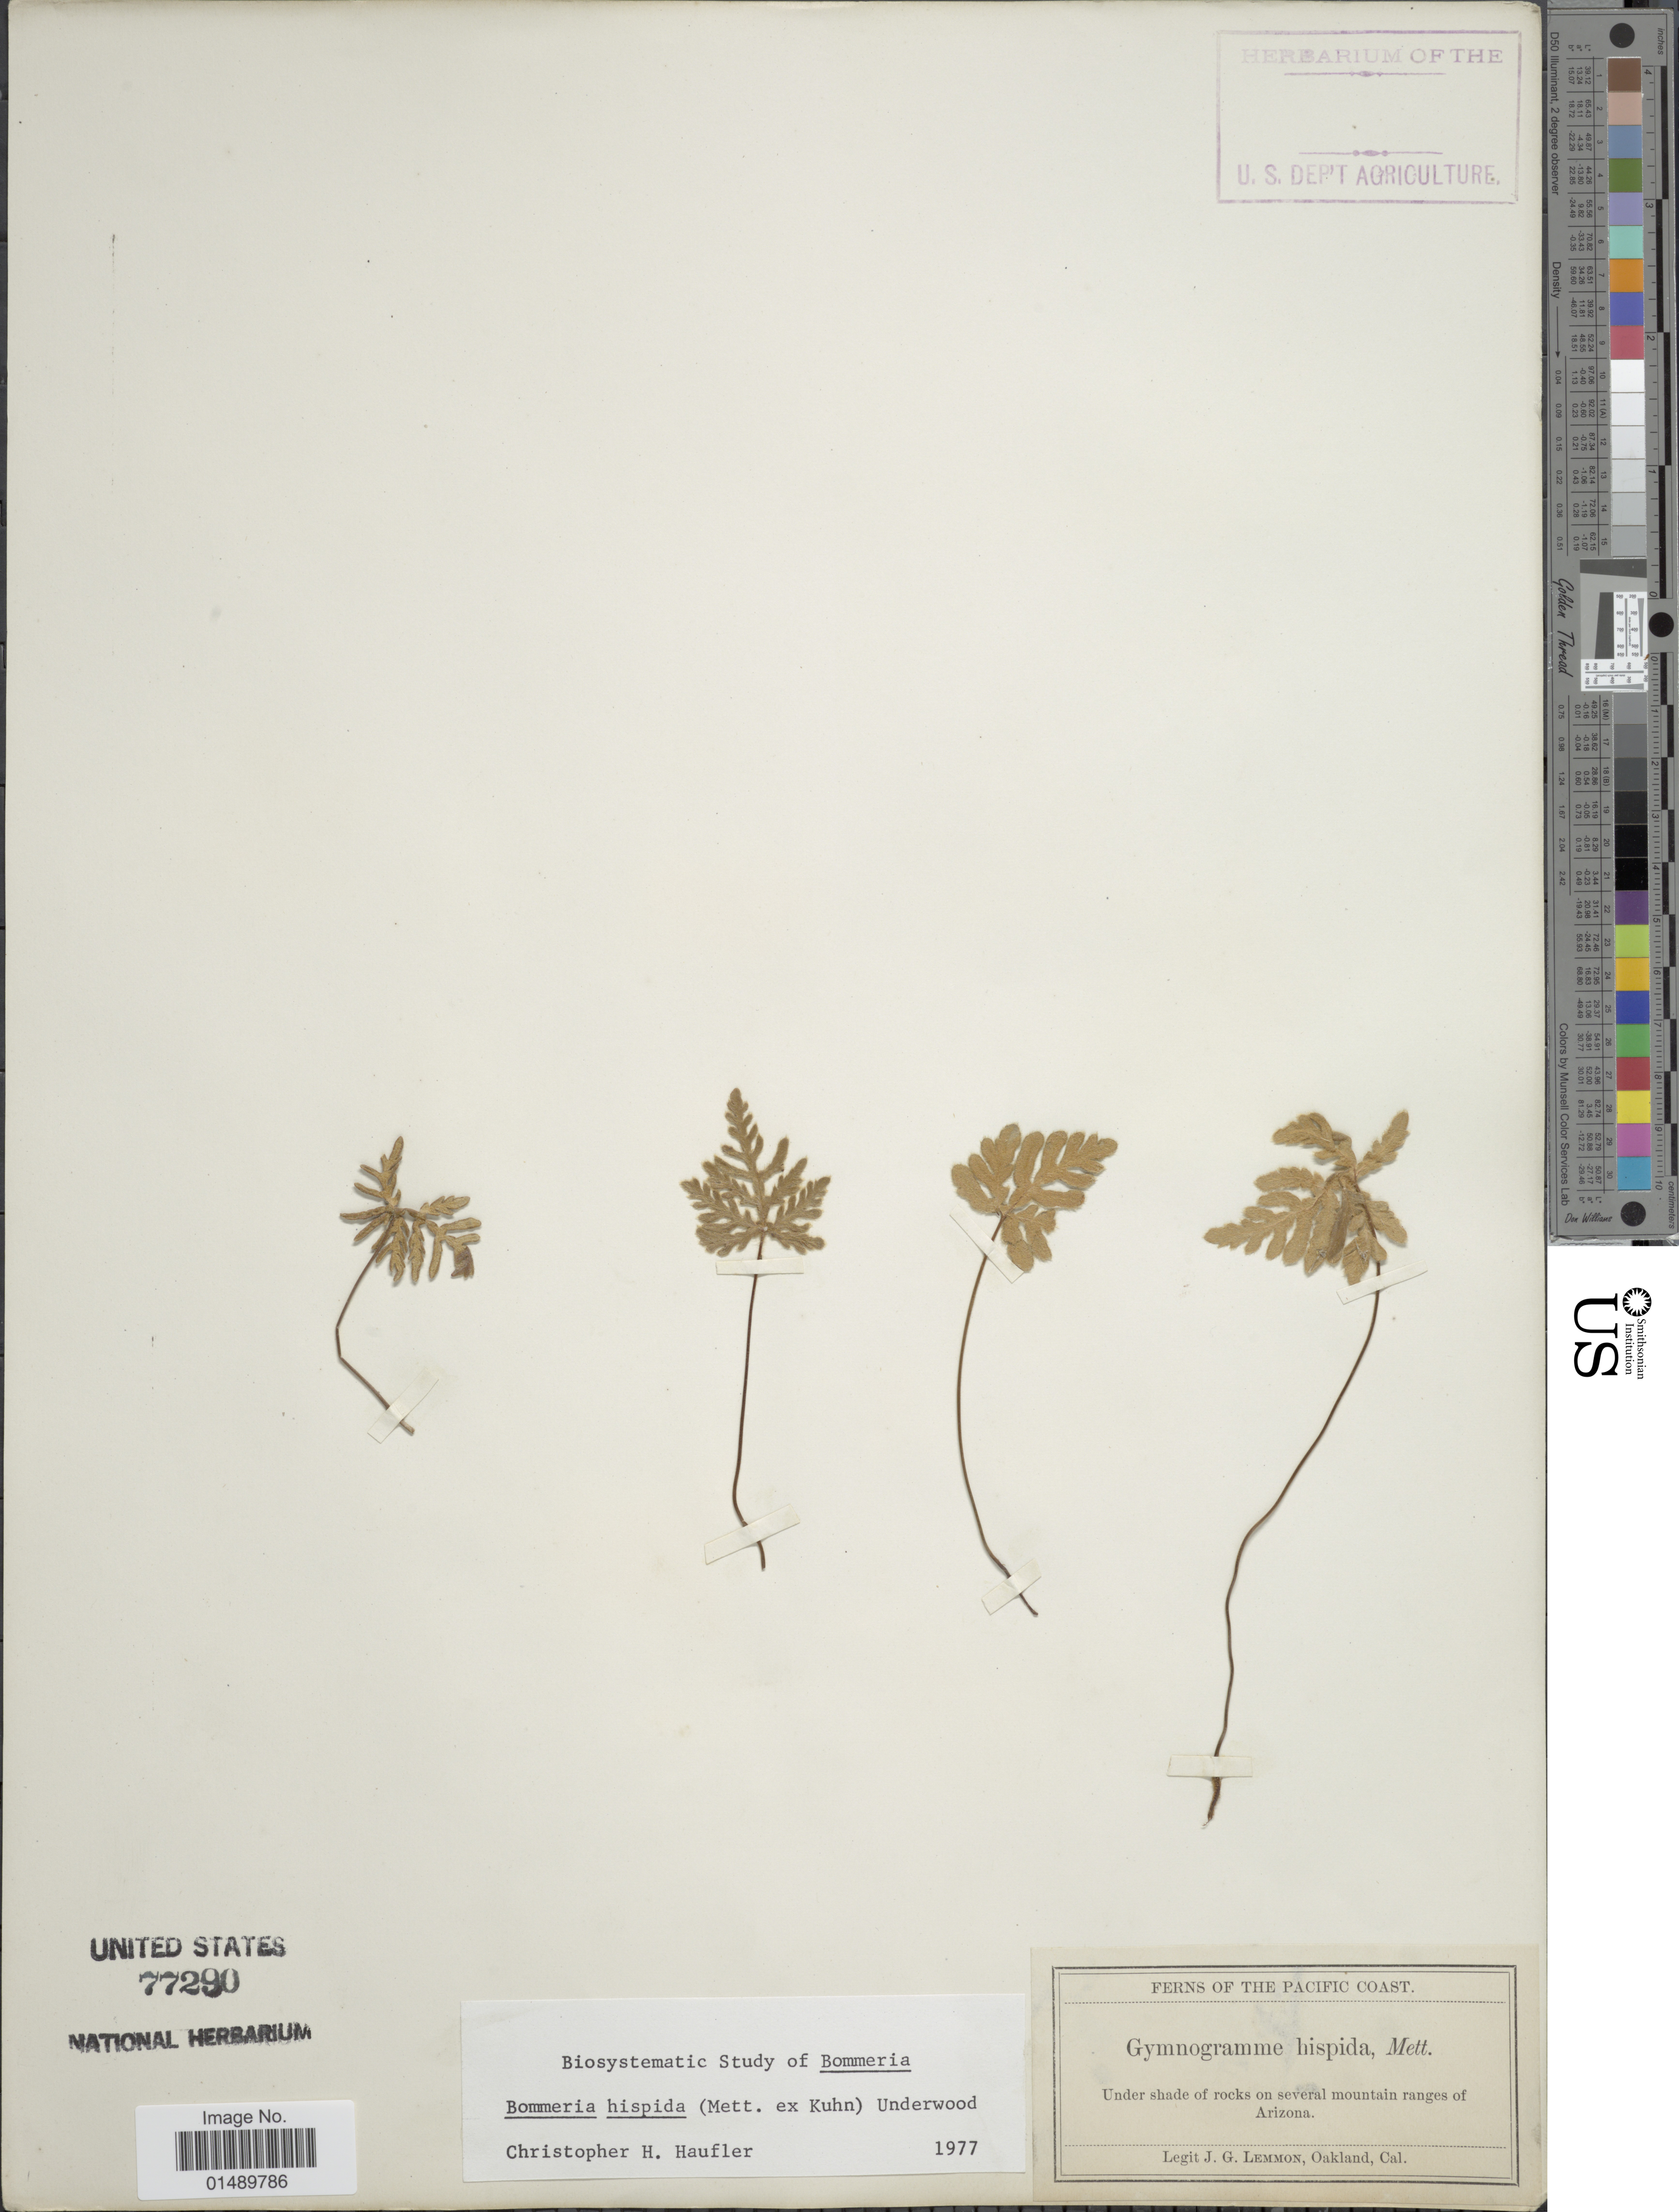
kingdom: Plantae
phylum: Tracheophyta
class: Polypodiopsida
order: Polypodiales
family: Pteridaceae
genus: Bommeria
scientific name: Bommeria hispida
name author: (Mett. ex Kuhn) Underw.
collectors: J. Lemmon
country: United States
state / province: Arizona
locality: Ferns of the Pacific Coast. Under shade of rocks on several mountain ranges of Arizona.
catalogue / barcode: US 77290